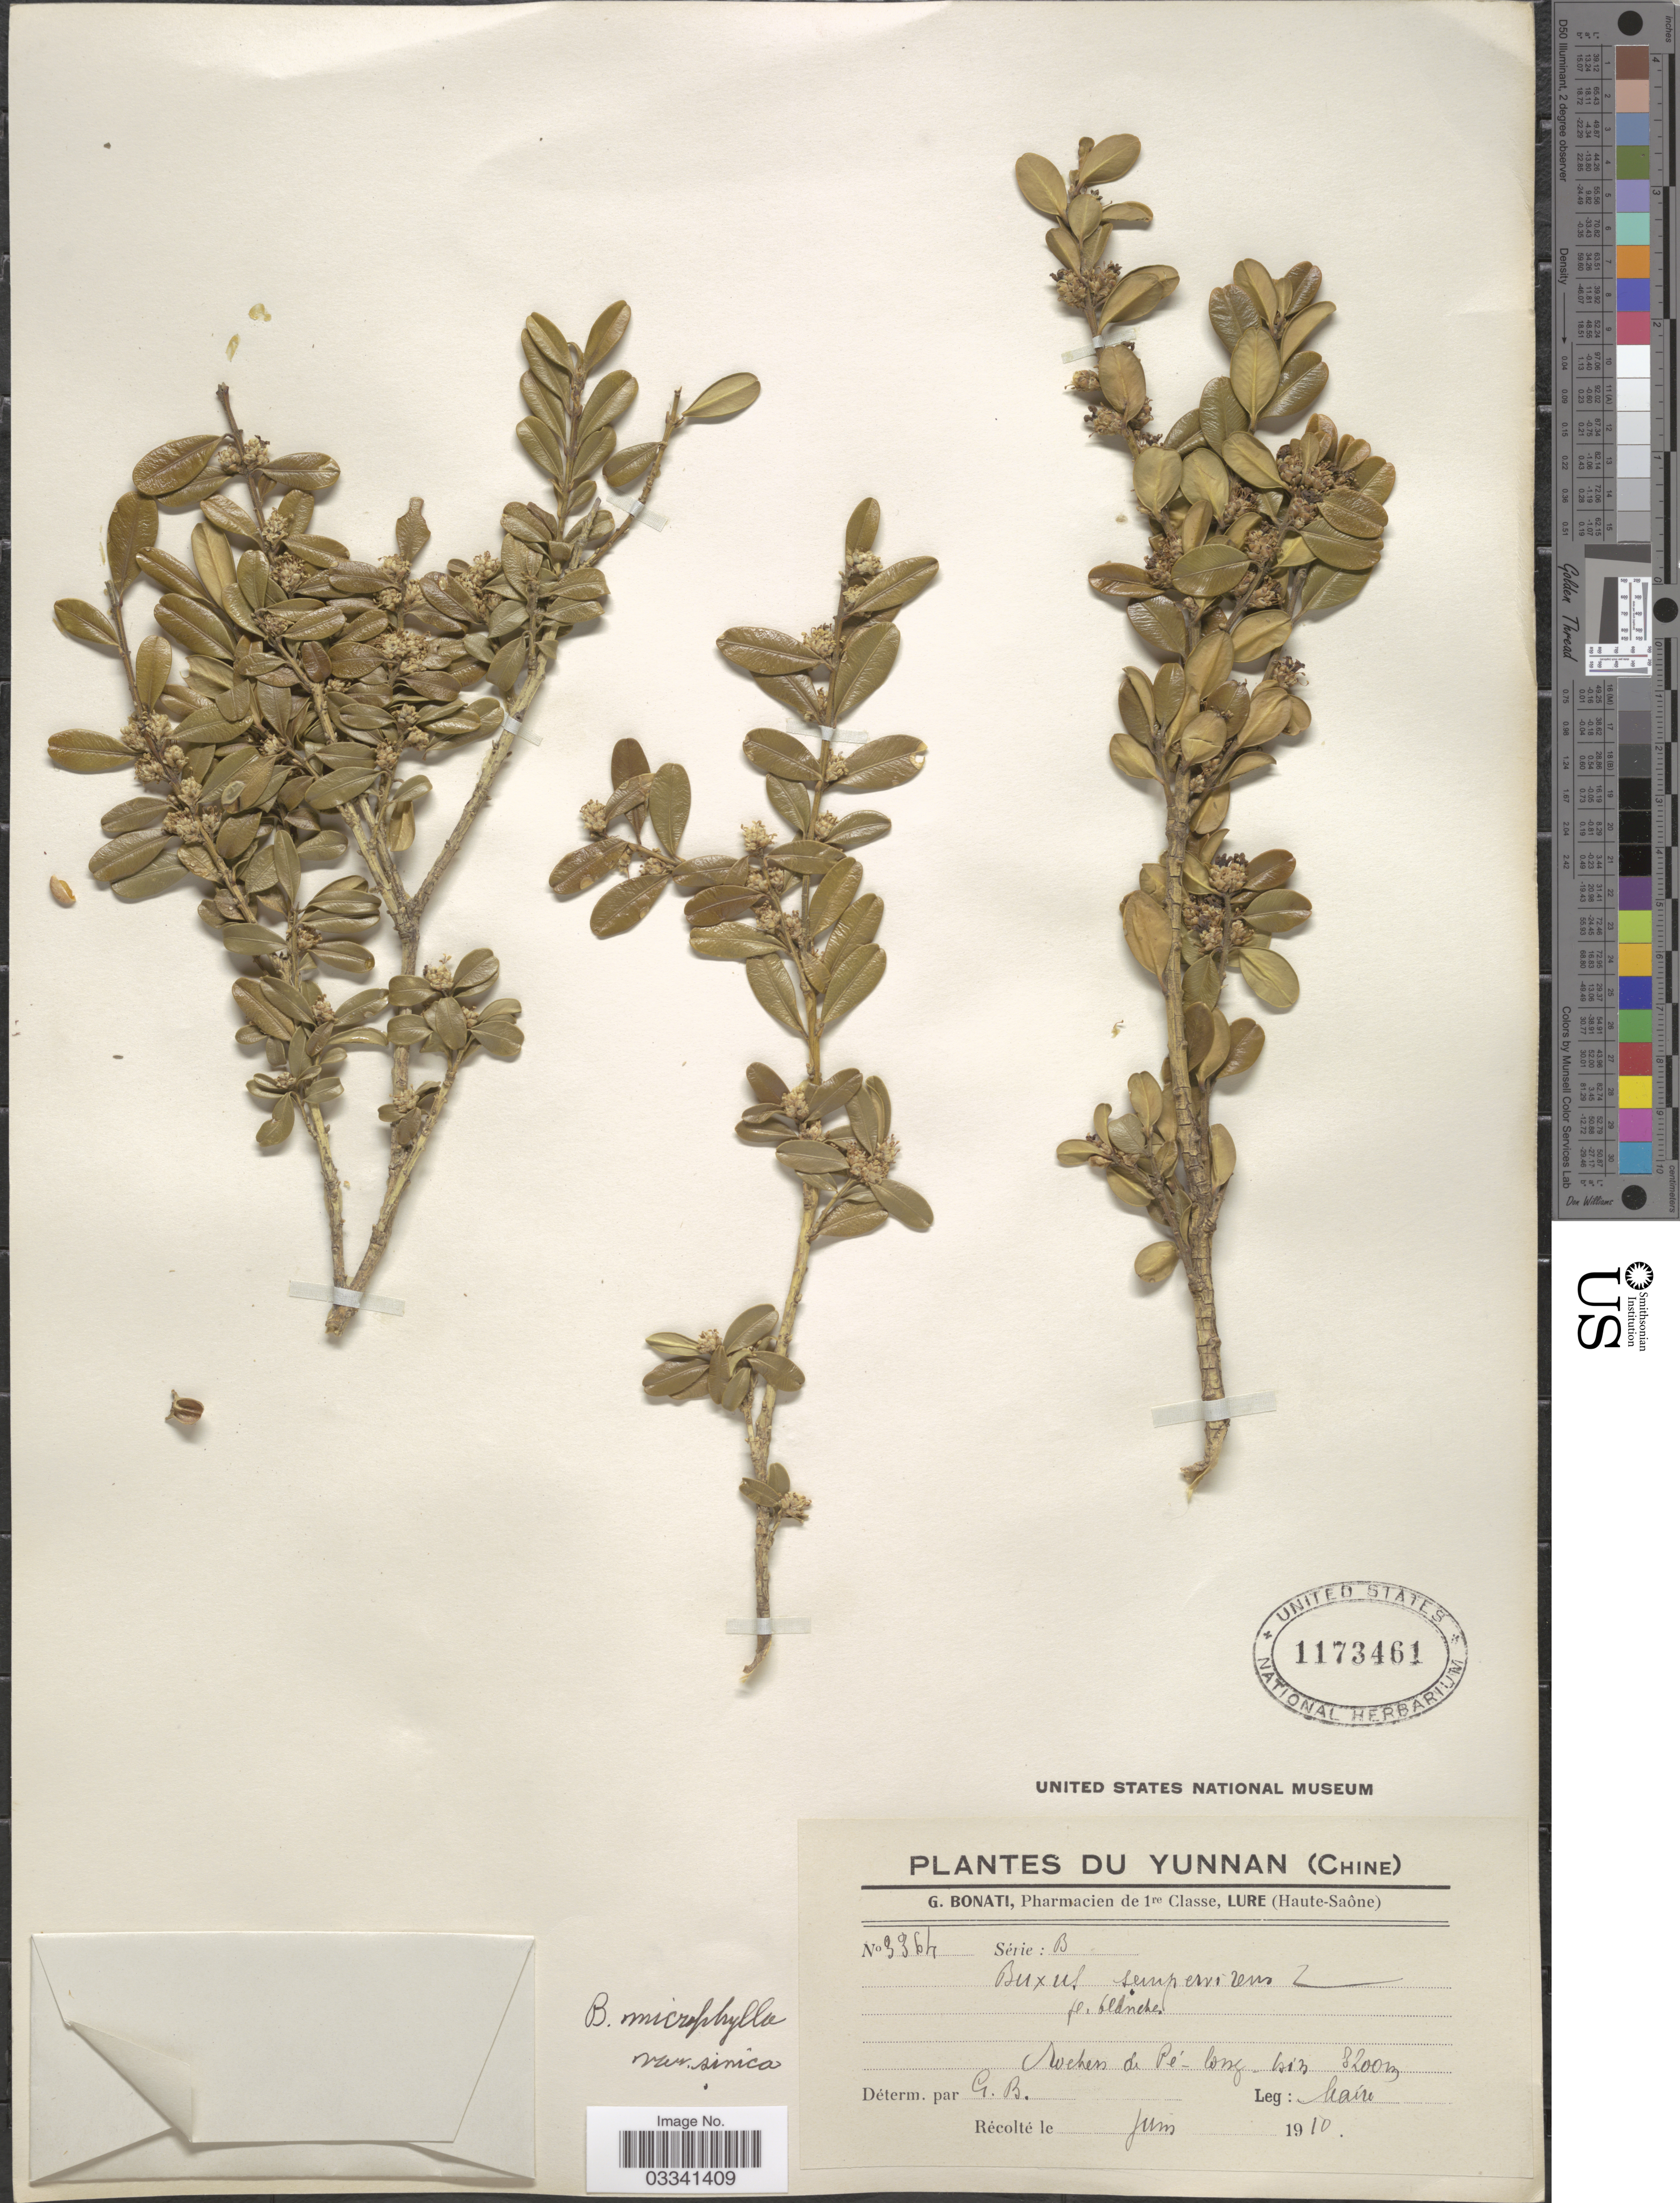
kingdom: Plantae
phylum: Tracheophyta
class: Magnoliopsida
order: Buxales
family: Buxaceae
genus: Buxus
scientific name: Buxus microphylla var. sinica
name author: Rehder & E.H. Wilson in Sarg.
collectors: Maire, --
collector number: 3364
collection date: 1910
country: China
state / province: Yunnan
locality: Rochers de Pé-long - bin. [interpreted]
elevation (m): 3200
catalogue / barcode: US 1173461